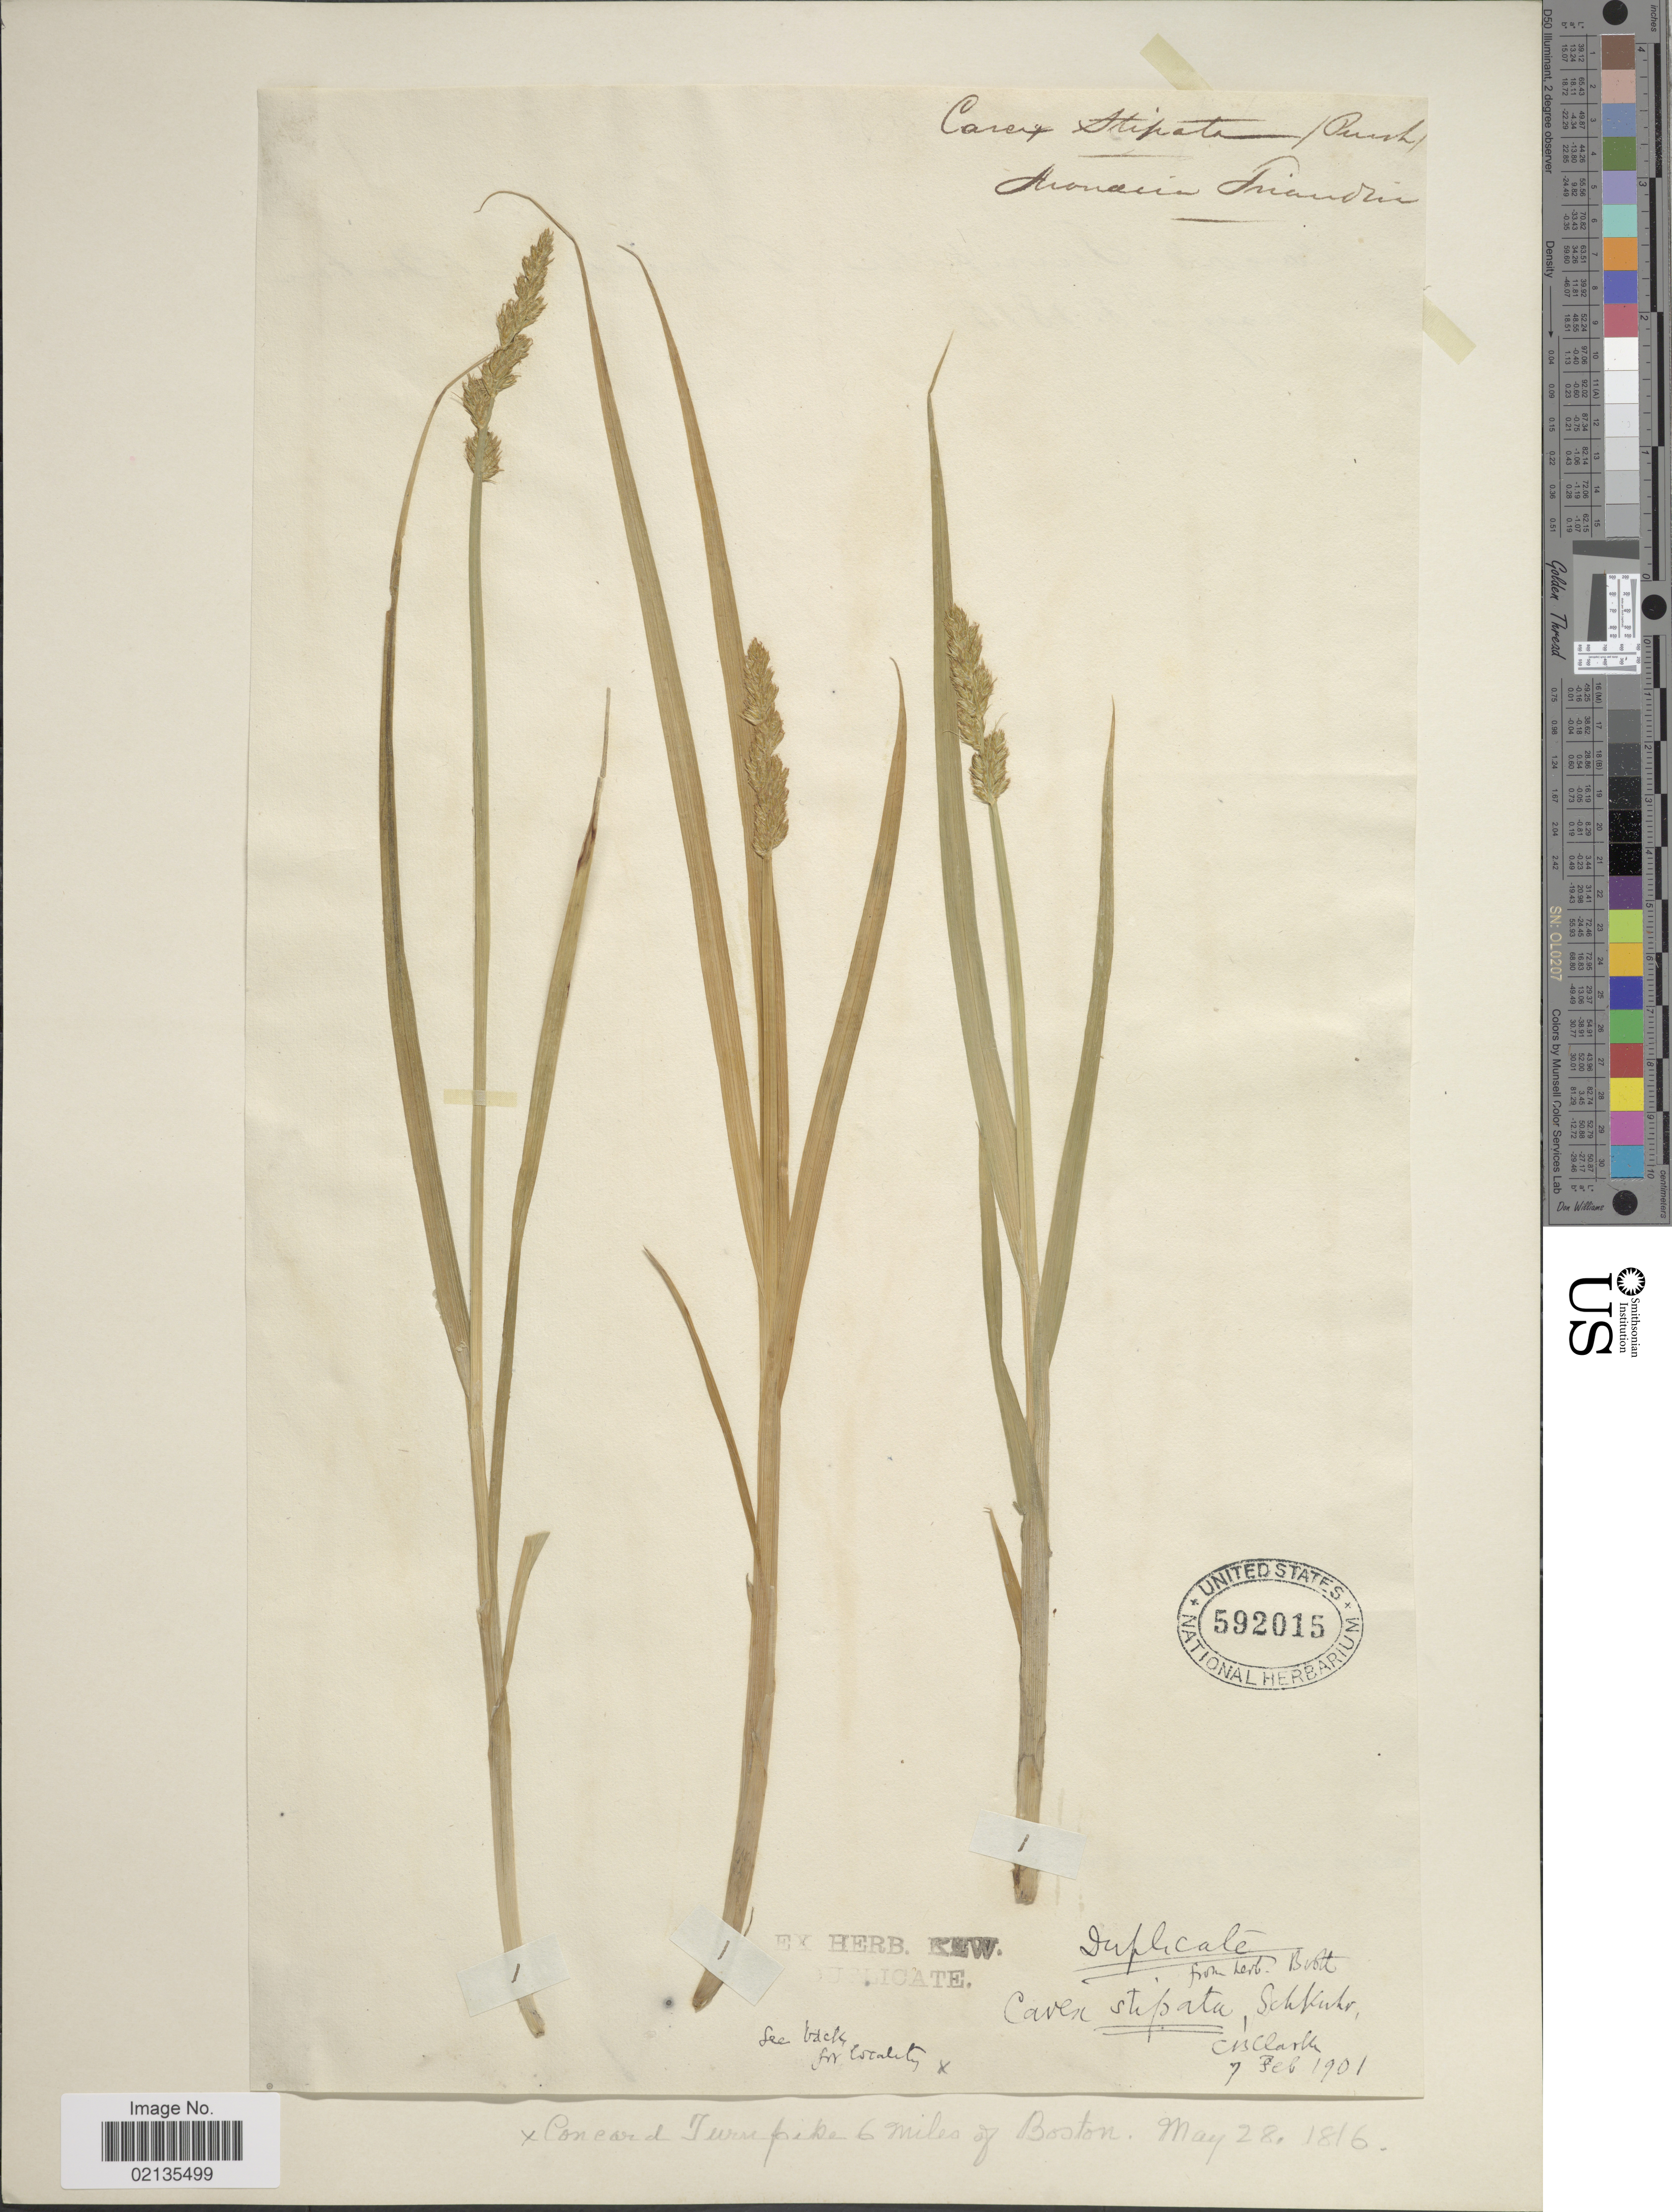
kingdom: Plantae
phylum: Tracheophyta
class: Liliopsida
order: Poales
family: Cyperaceae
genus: Carex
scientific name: Carex stipata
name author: Muhl. ex Willd.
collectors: Herb. Boott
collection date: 1816-05-28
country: United States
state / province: Massachusetts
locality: Concord Turnpike 6 miles of Boston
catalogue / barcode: US 592015